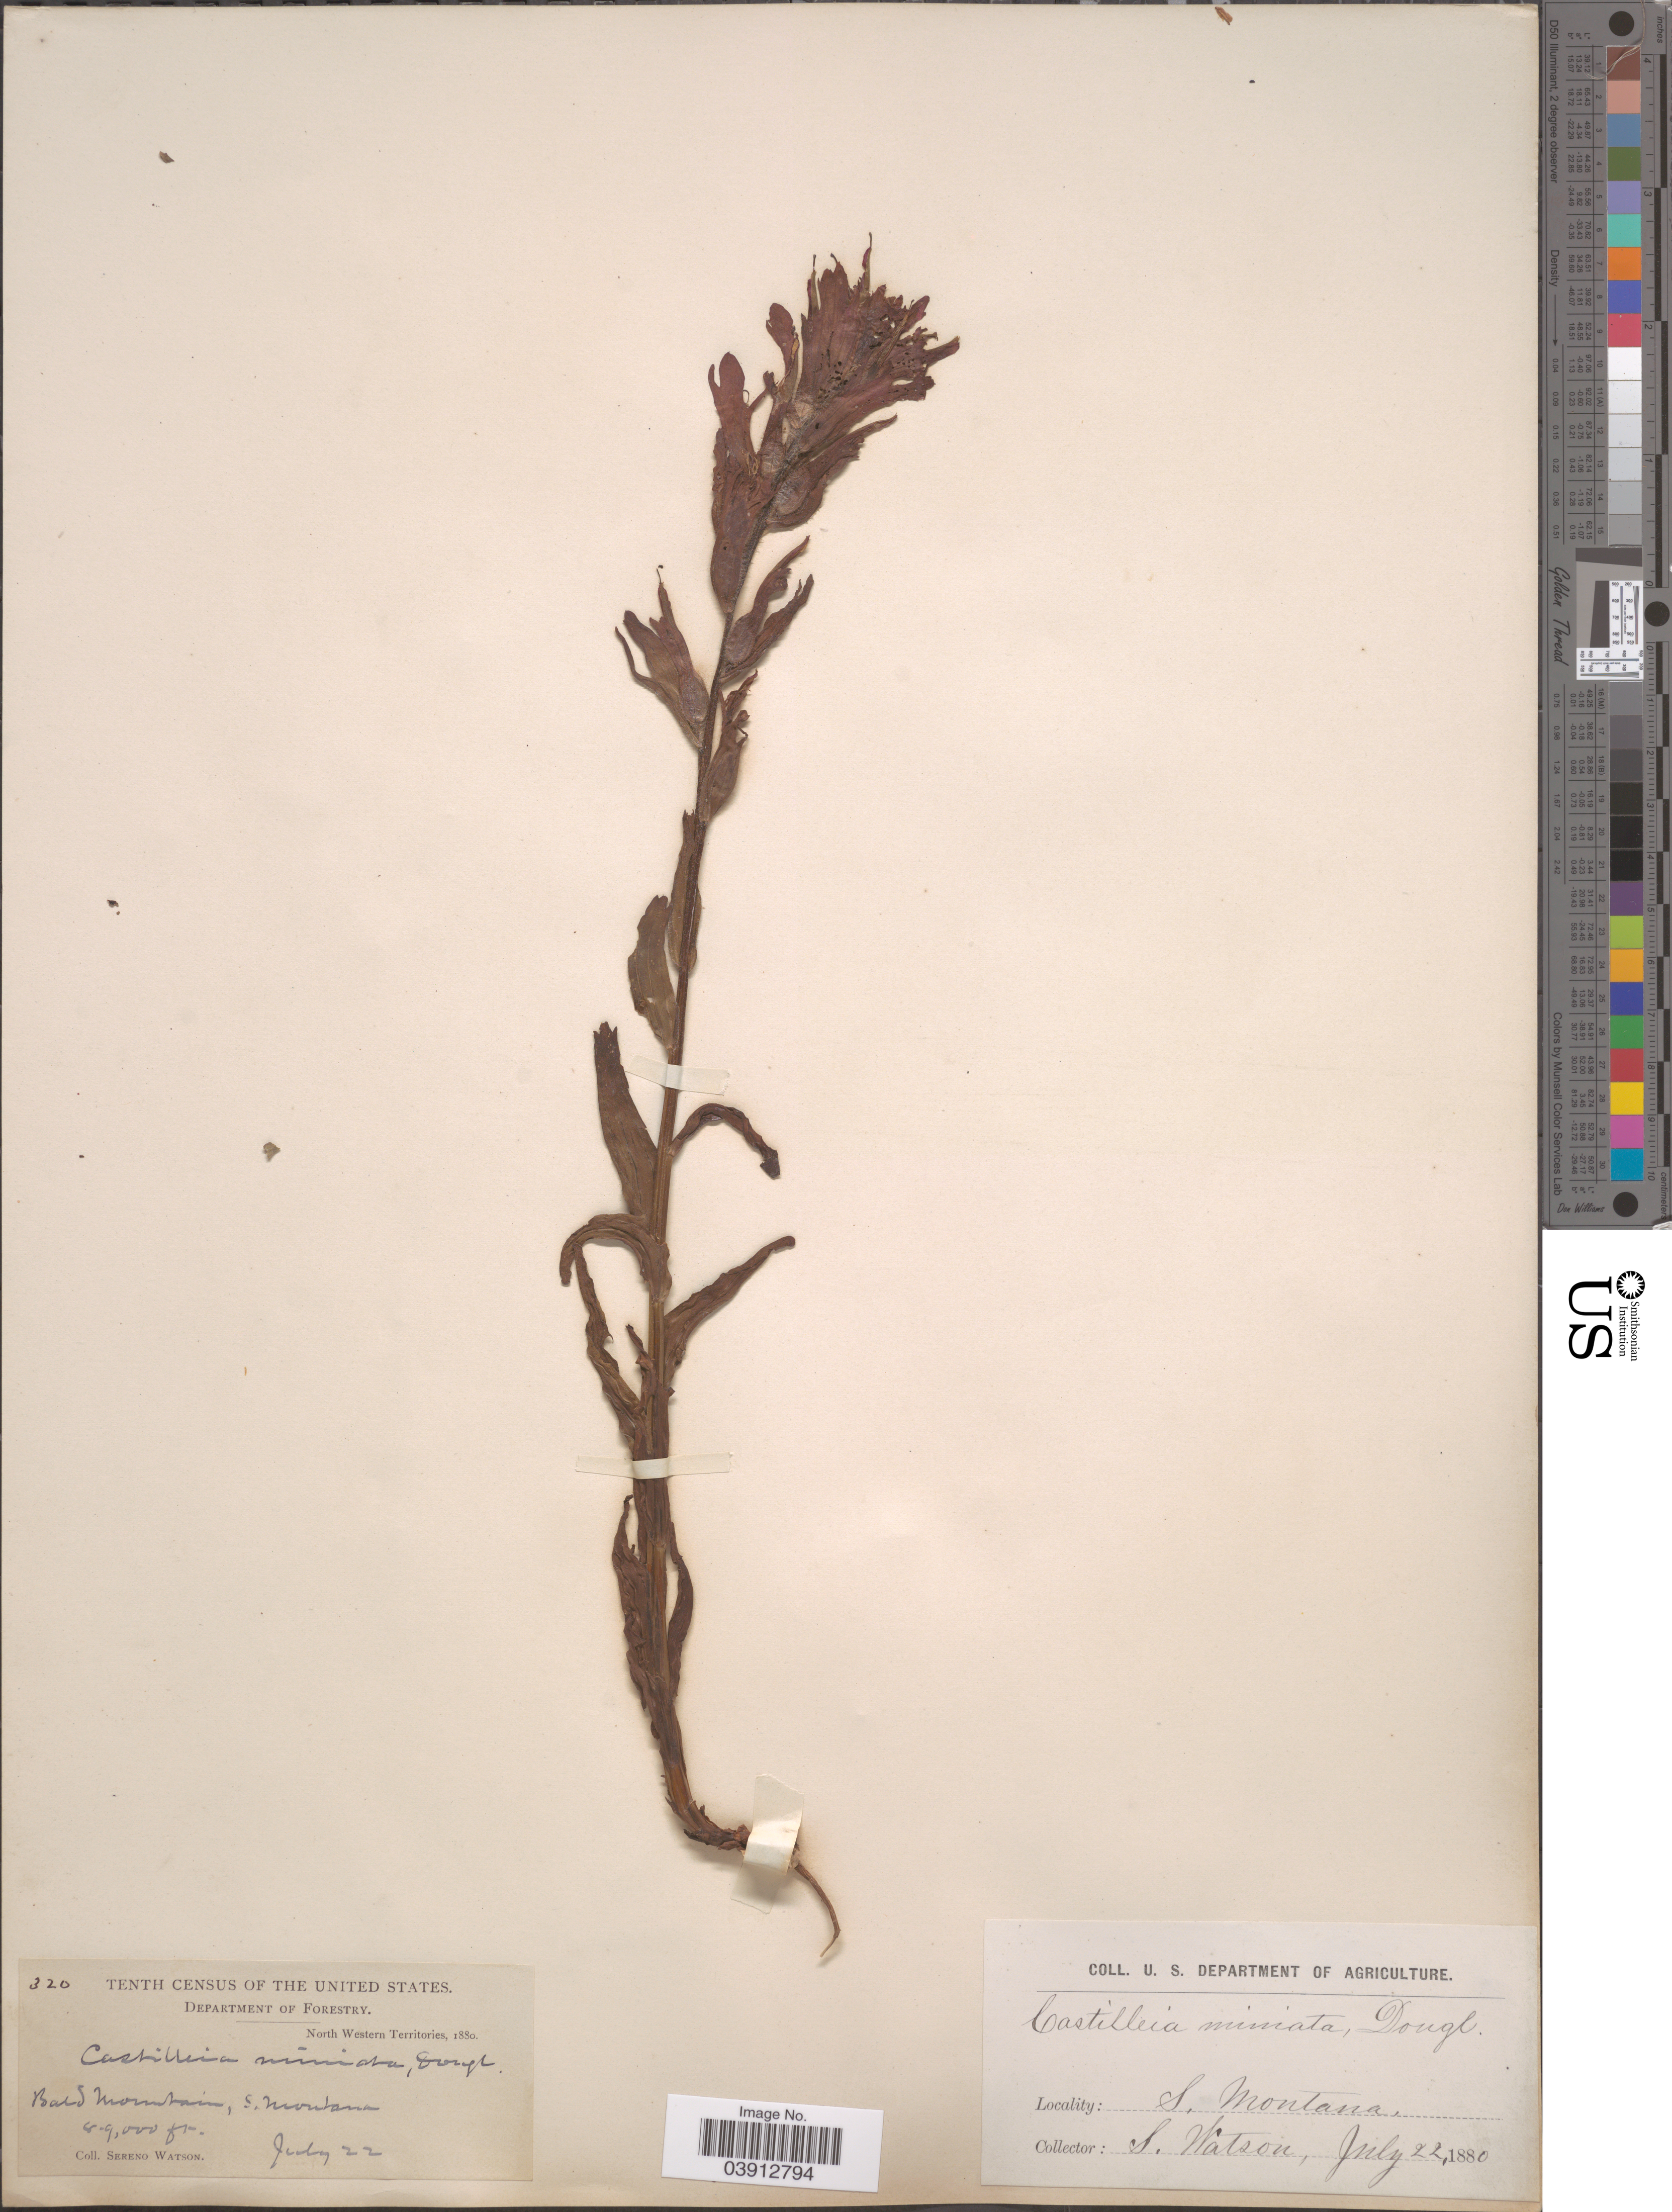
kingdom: Plantae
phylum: Tracheophyta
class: Magnoliopsida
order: Lamiales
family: Orobanchaceae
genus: Castilleja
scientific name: Castilleja miniata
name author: Douglas ex Hook.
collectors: S. Watson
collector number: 320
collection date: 1880-07-22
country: United States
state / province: Montana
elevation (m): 1219